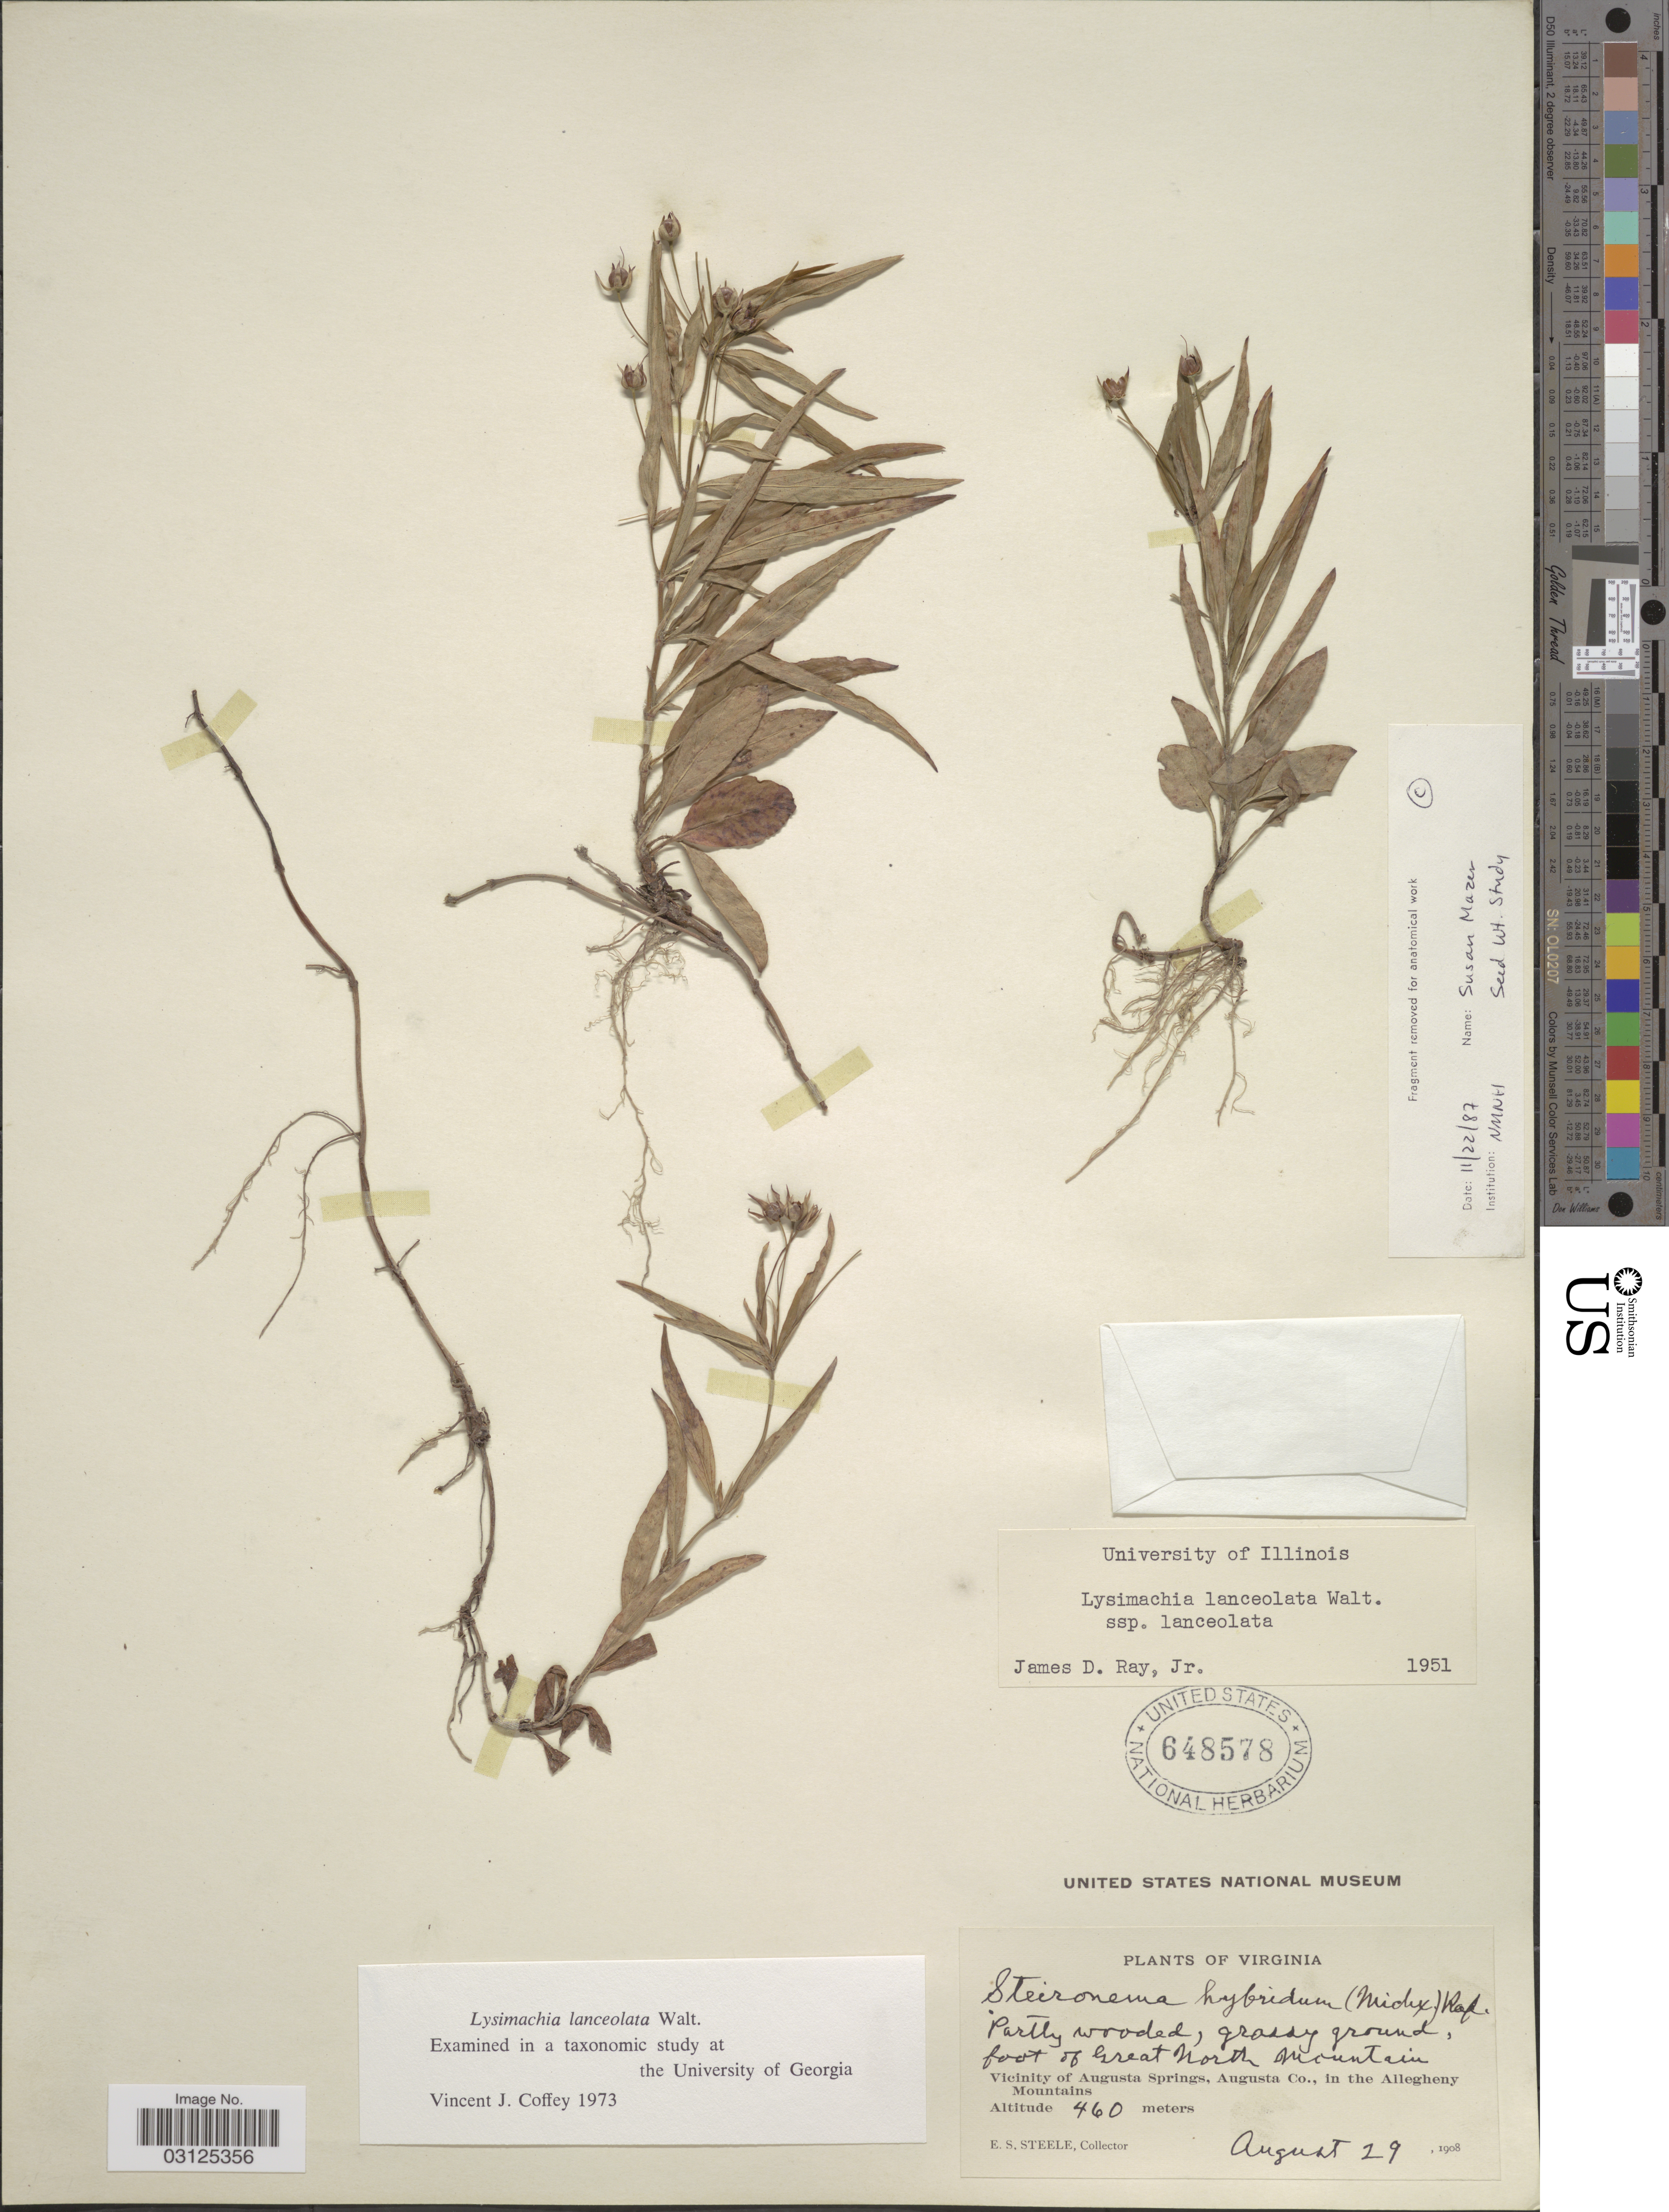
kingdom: Plantae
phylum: Tracheophyta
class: Magnoliopsida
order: Ericales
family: Primulaceae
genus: Lysimachia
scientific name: Lysimachia lanceolata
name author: Walter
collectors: E. Steele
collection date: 1908-08-29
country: United States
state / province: Virginia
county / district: Augusta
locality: Foot of Great North Mountain. Vicinity of Augusta Springs, Augusta Co., in the Allegheny Mountains.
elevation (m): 460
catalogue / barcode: US 648578